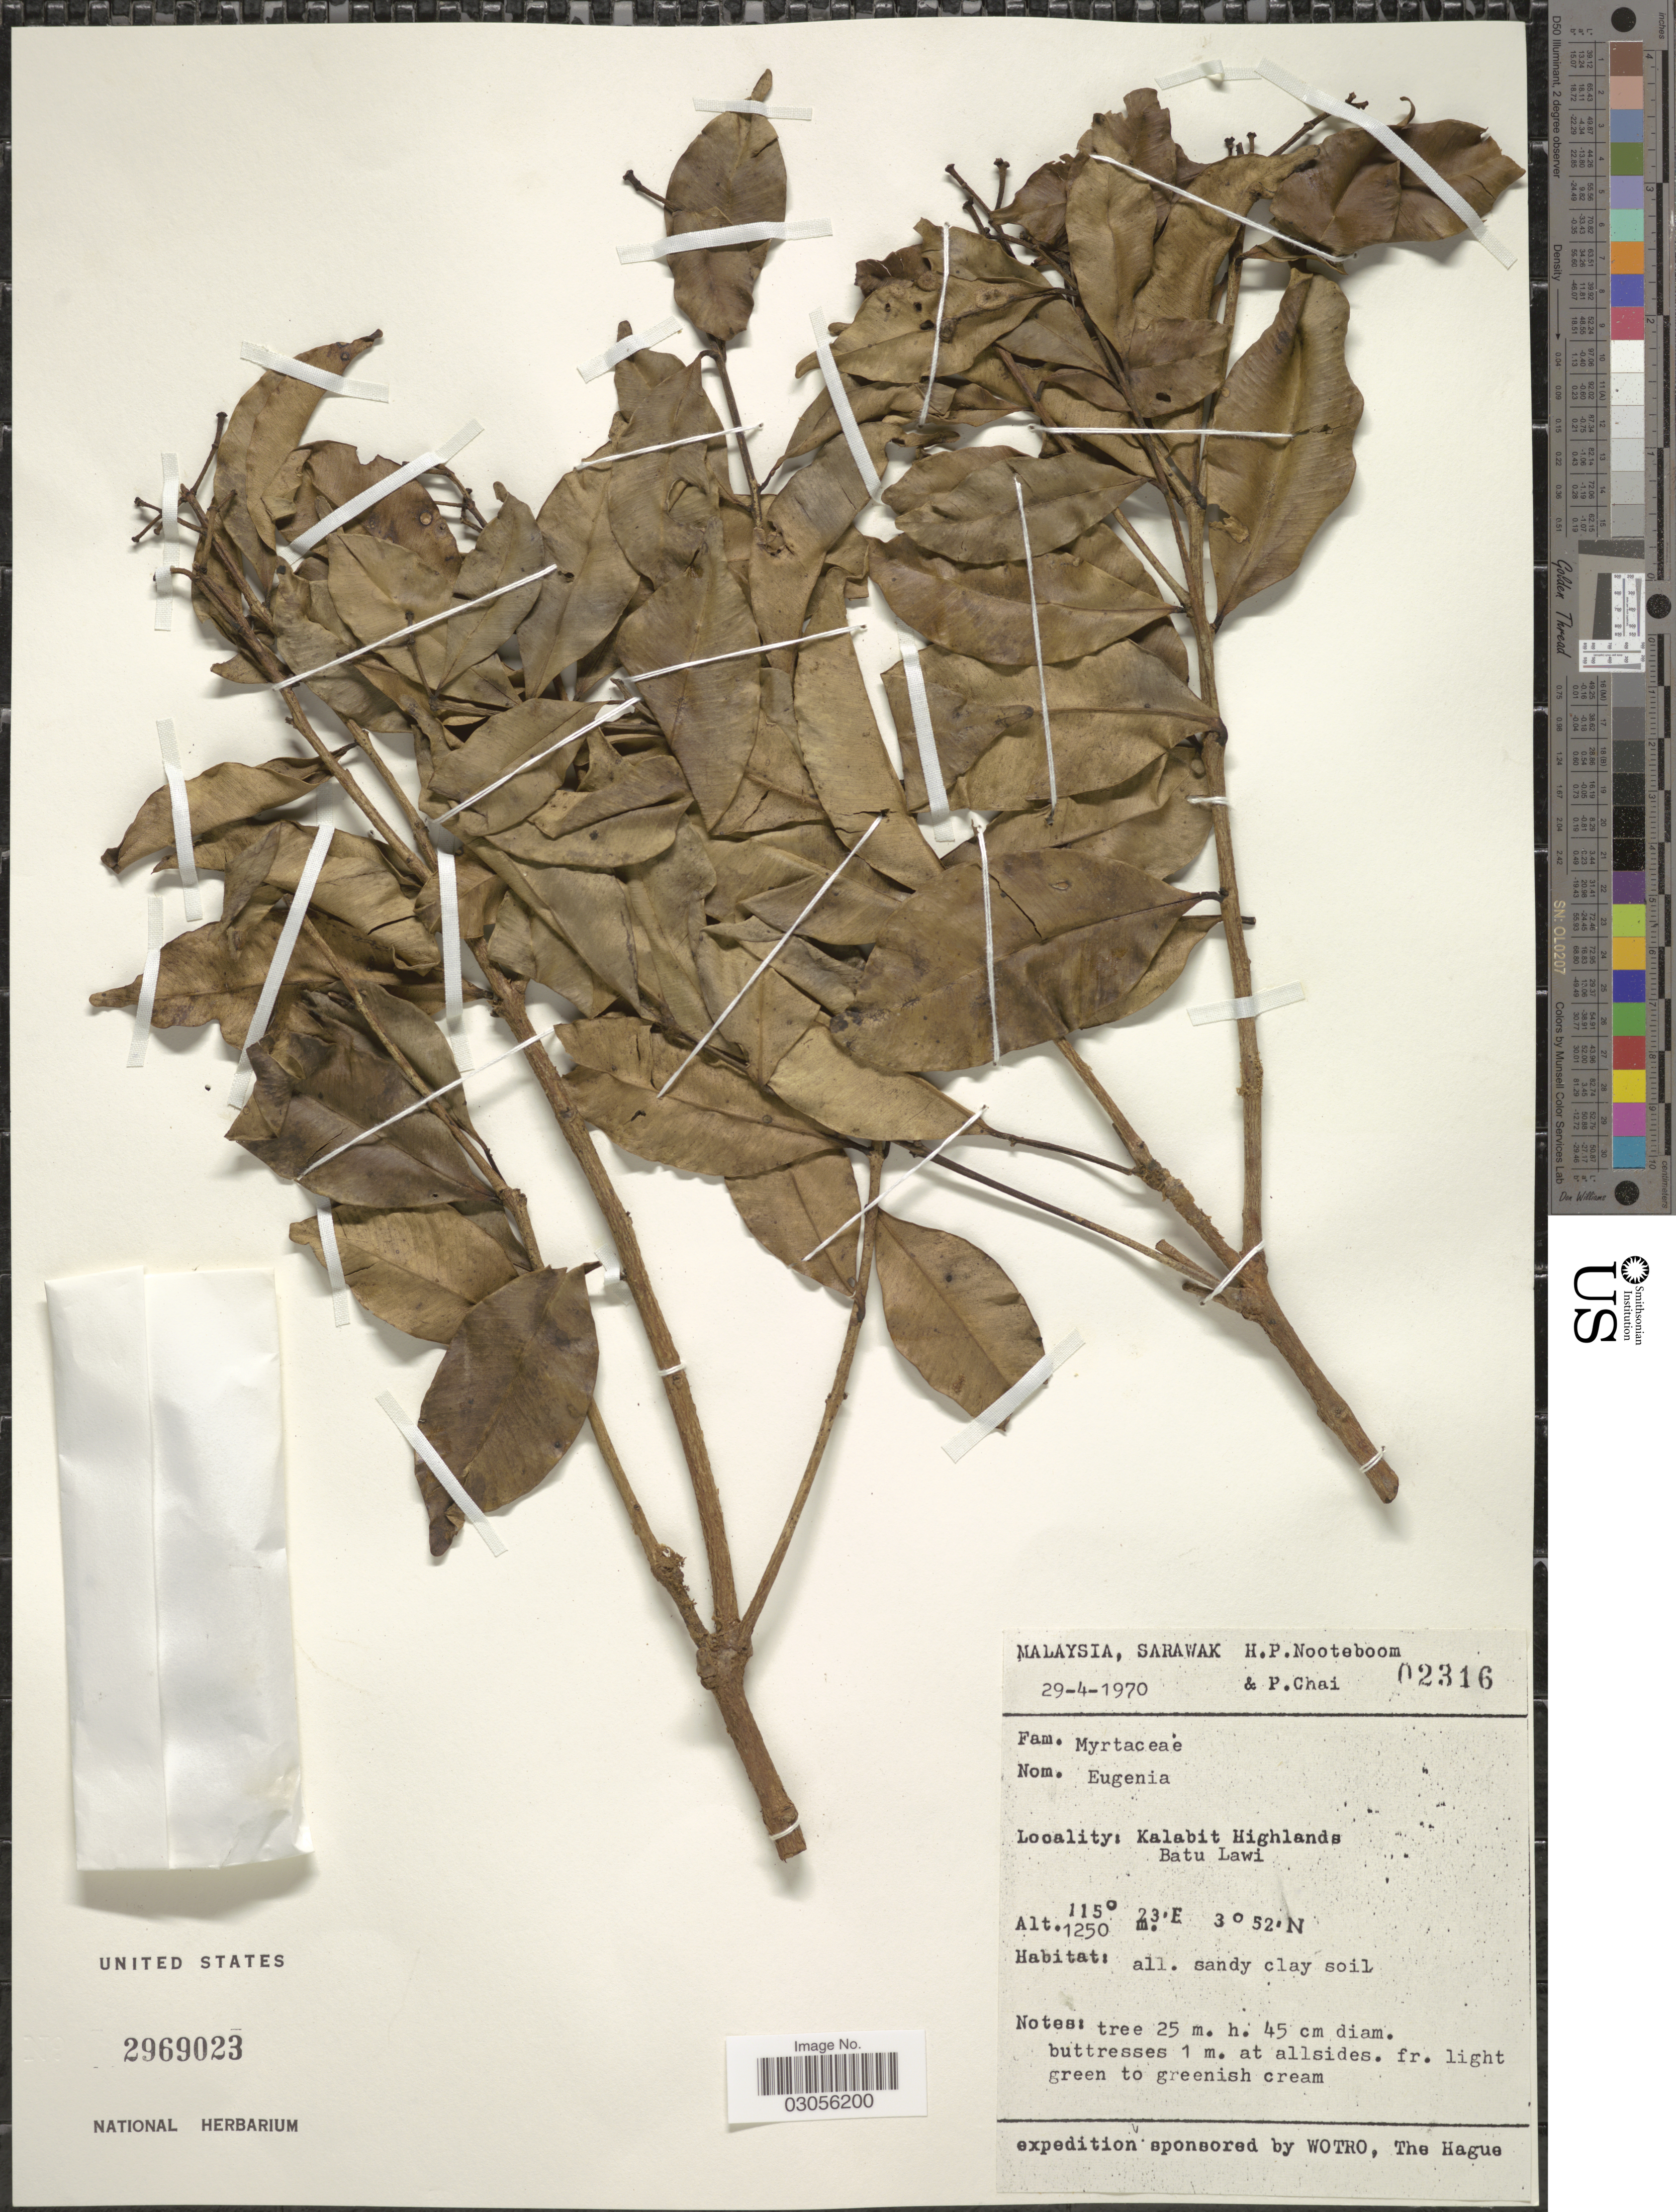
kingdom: Plantae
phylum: Tracheophyta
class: Magnoliopsida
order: Myrtales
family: Myrtaceae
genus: Syzygium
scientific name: Syzygium sp.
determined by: Strong, M. T., (US), Smithsonian Institution - National Museum of Natural History (UNITED STATES)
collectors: H. P. Nooteboom & P. Chai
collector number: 02316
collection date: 1970-04-29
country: Malaysia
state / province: Sarawak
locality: Kalabit Highlands. Batu Lawi.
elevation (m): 1250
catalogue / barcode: US 2969023